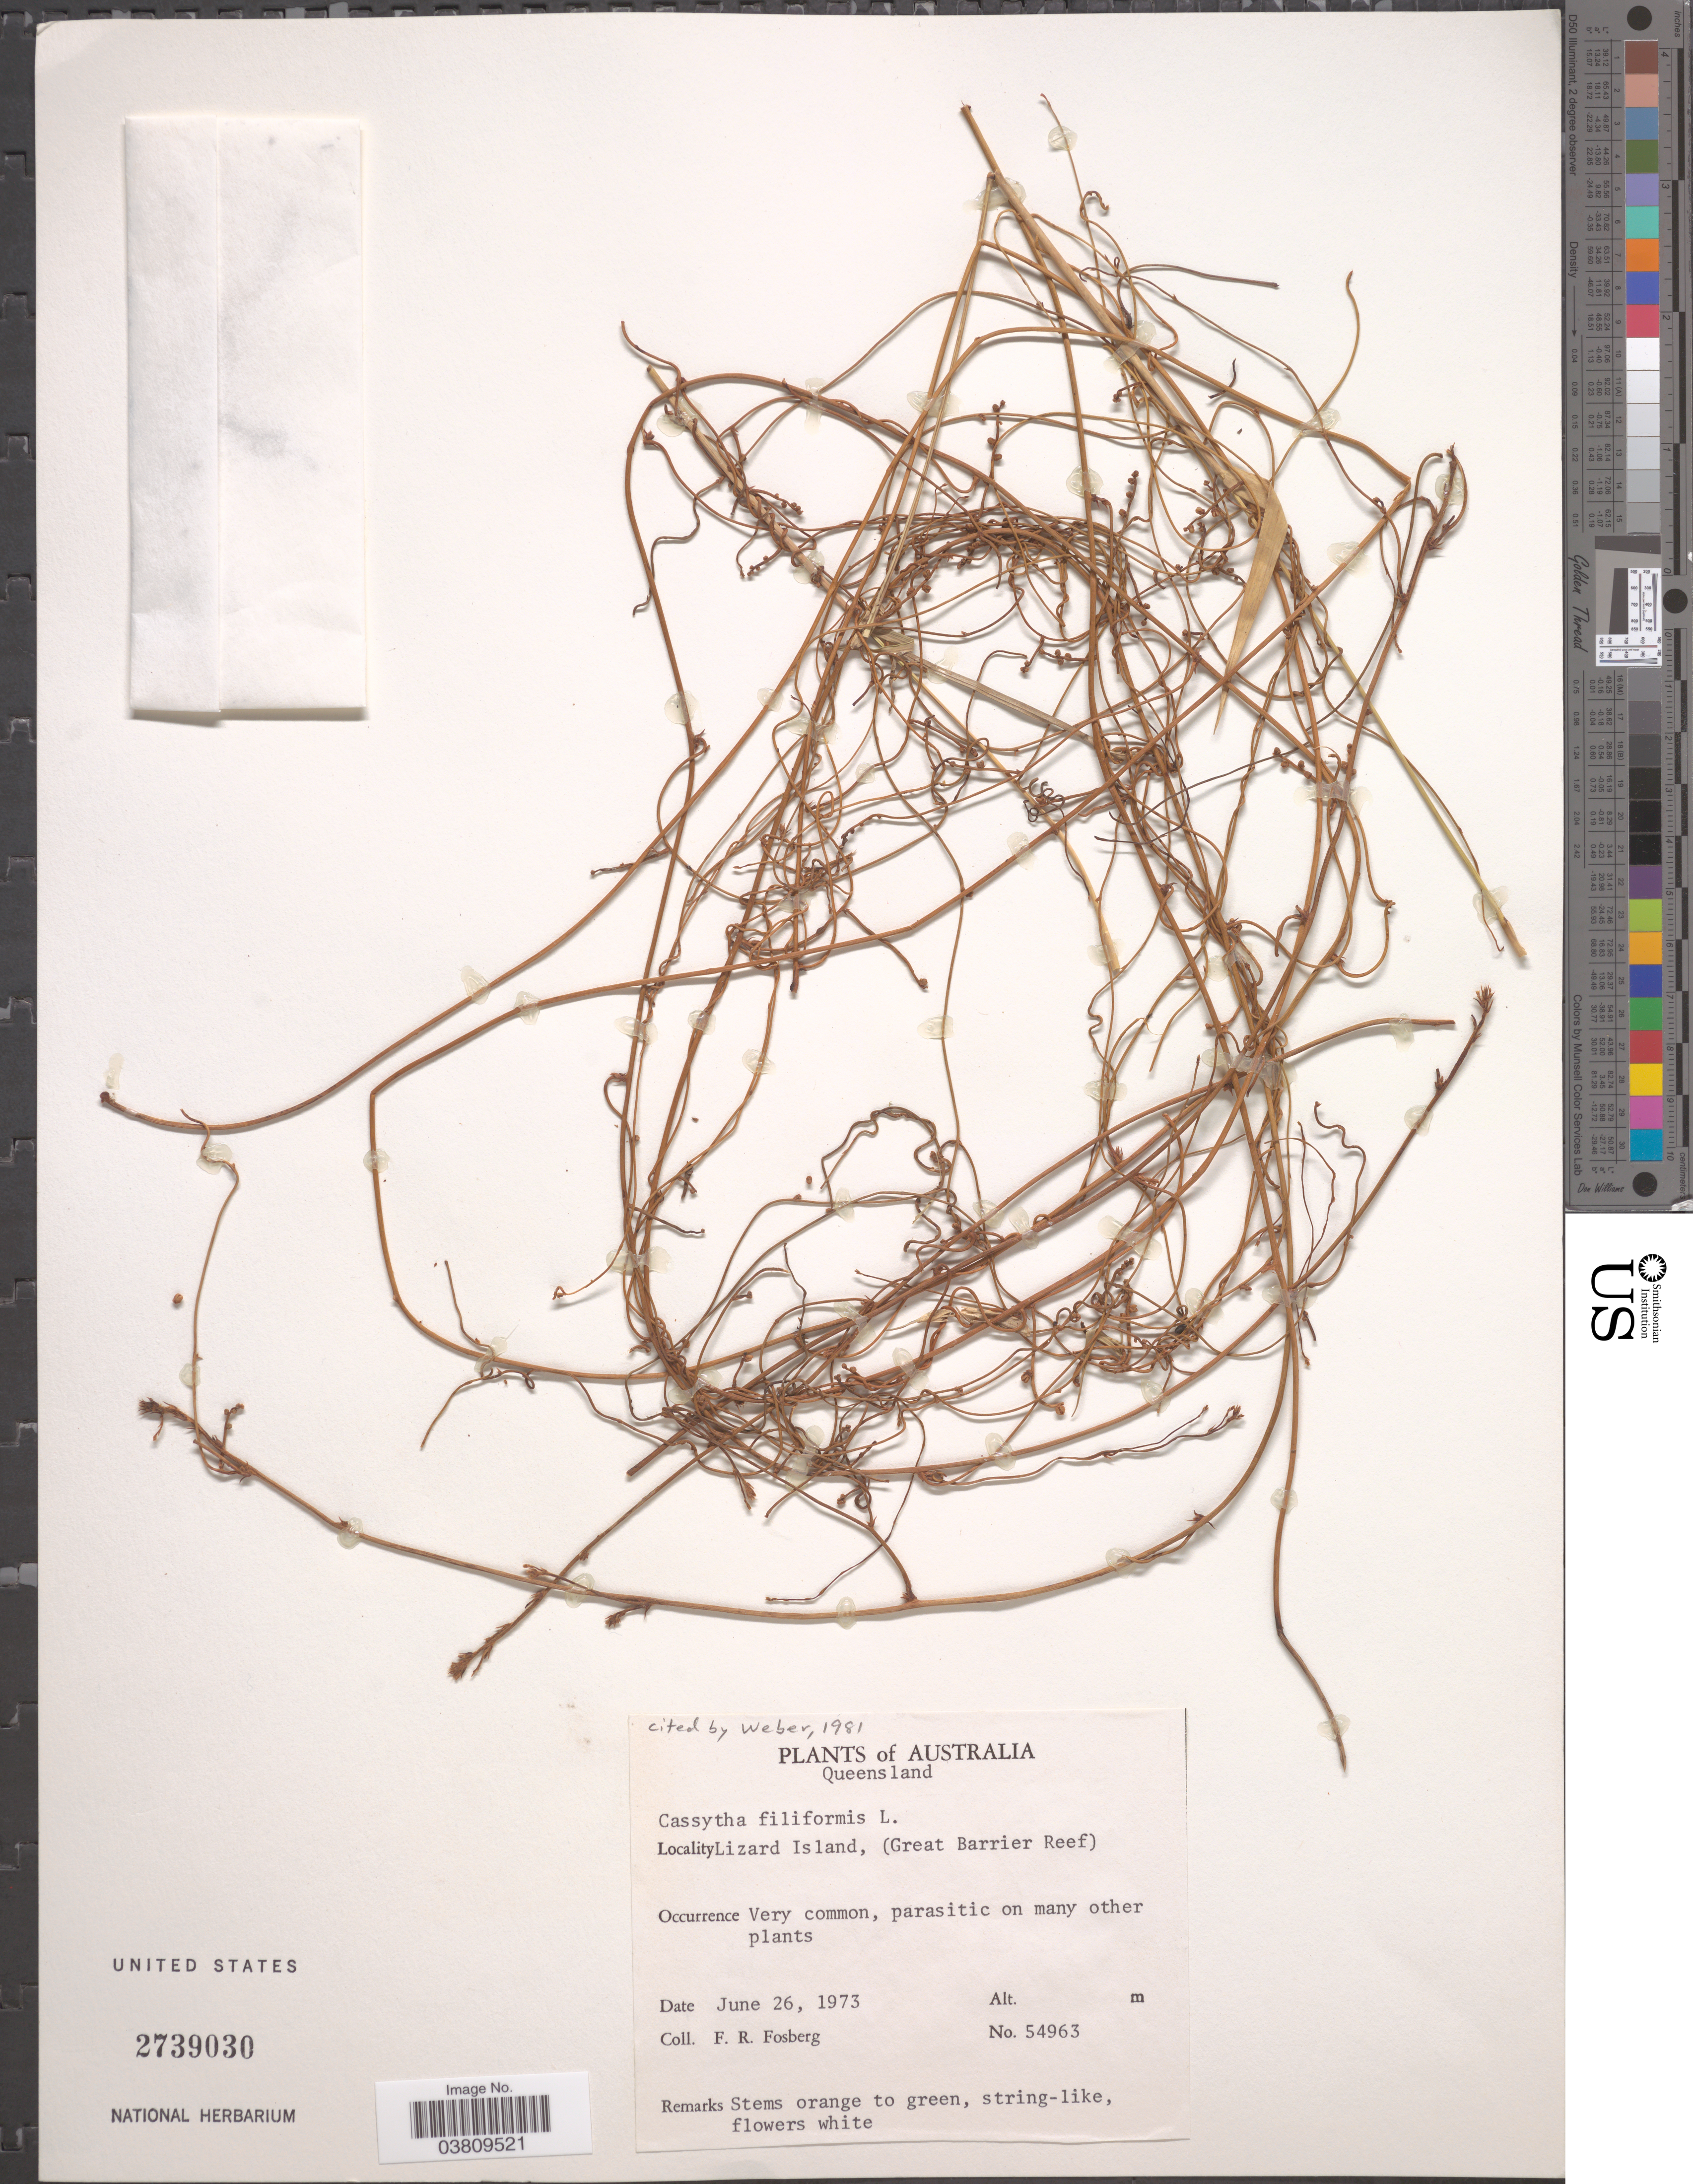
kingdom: Plantae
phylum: Tracheophyta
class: Magnoliopsida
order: Laurales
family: Lauraceae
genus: Cassytha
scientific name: Cassytha filiformis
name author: L.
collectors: F. R. Fosberg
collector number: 54963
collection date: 1973-06-26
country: Australia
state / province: Queensland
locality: Lizard Island, (Great Barrier Reef).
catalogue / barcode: US 2739030